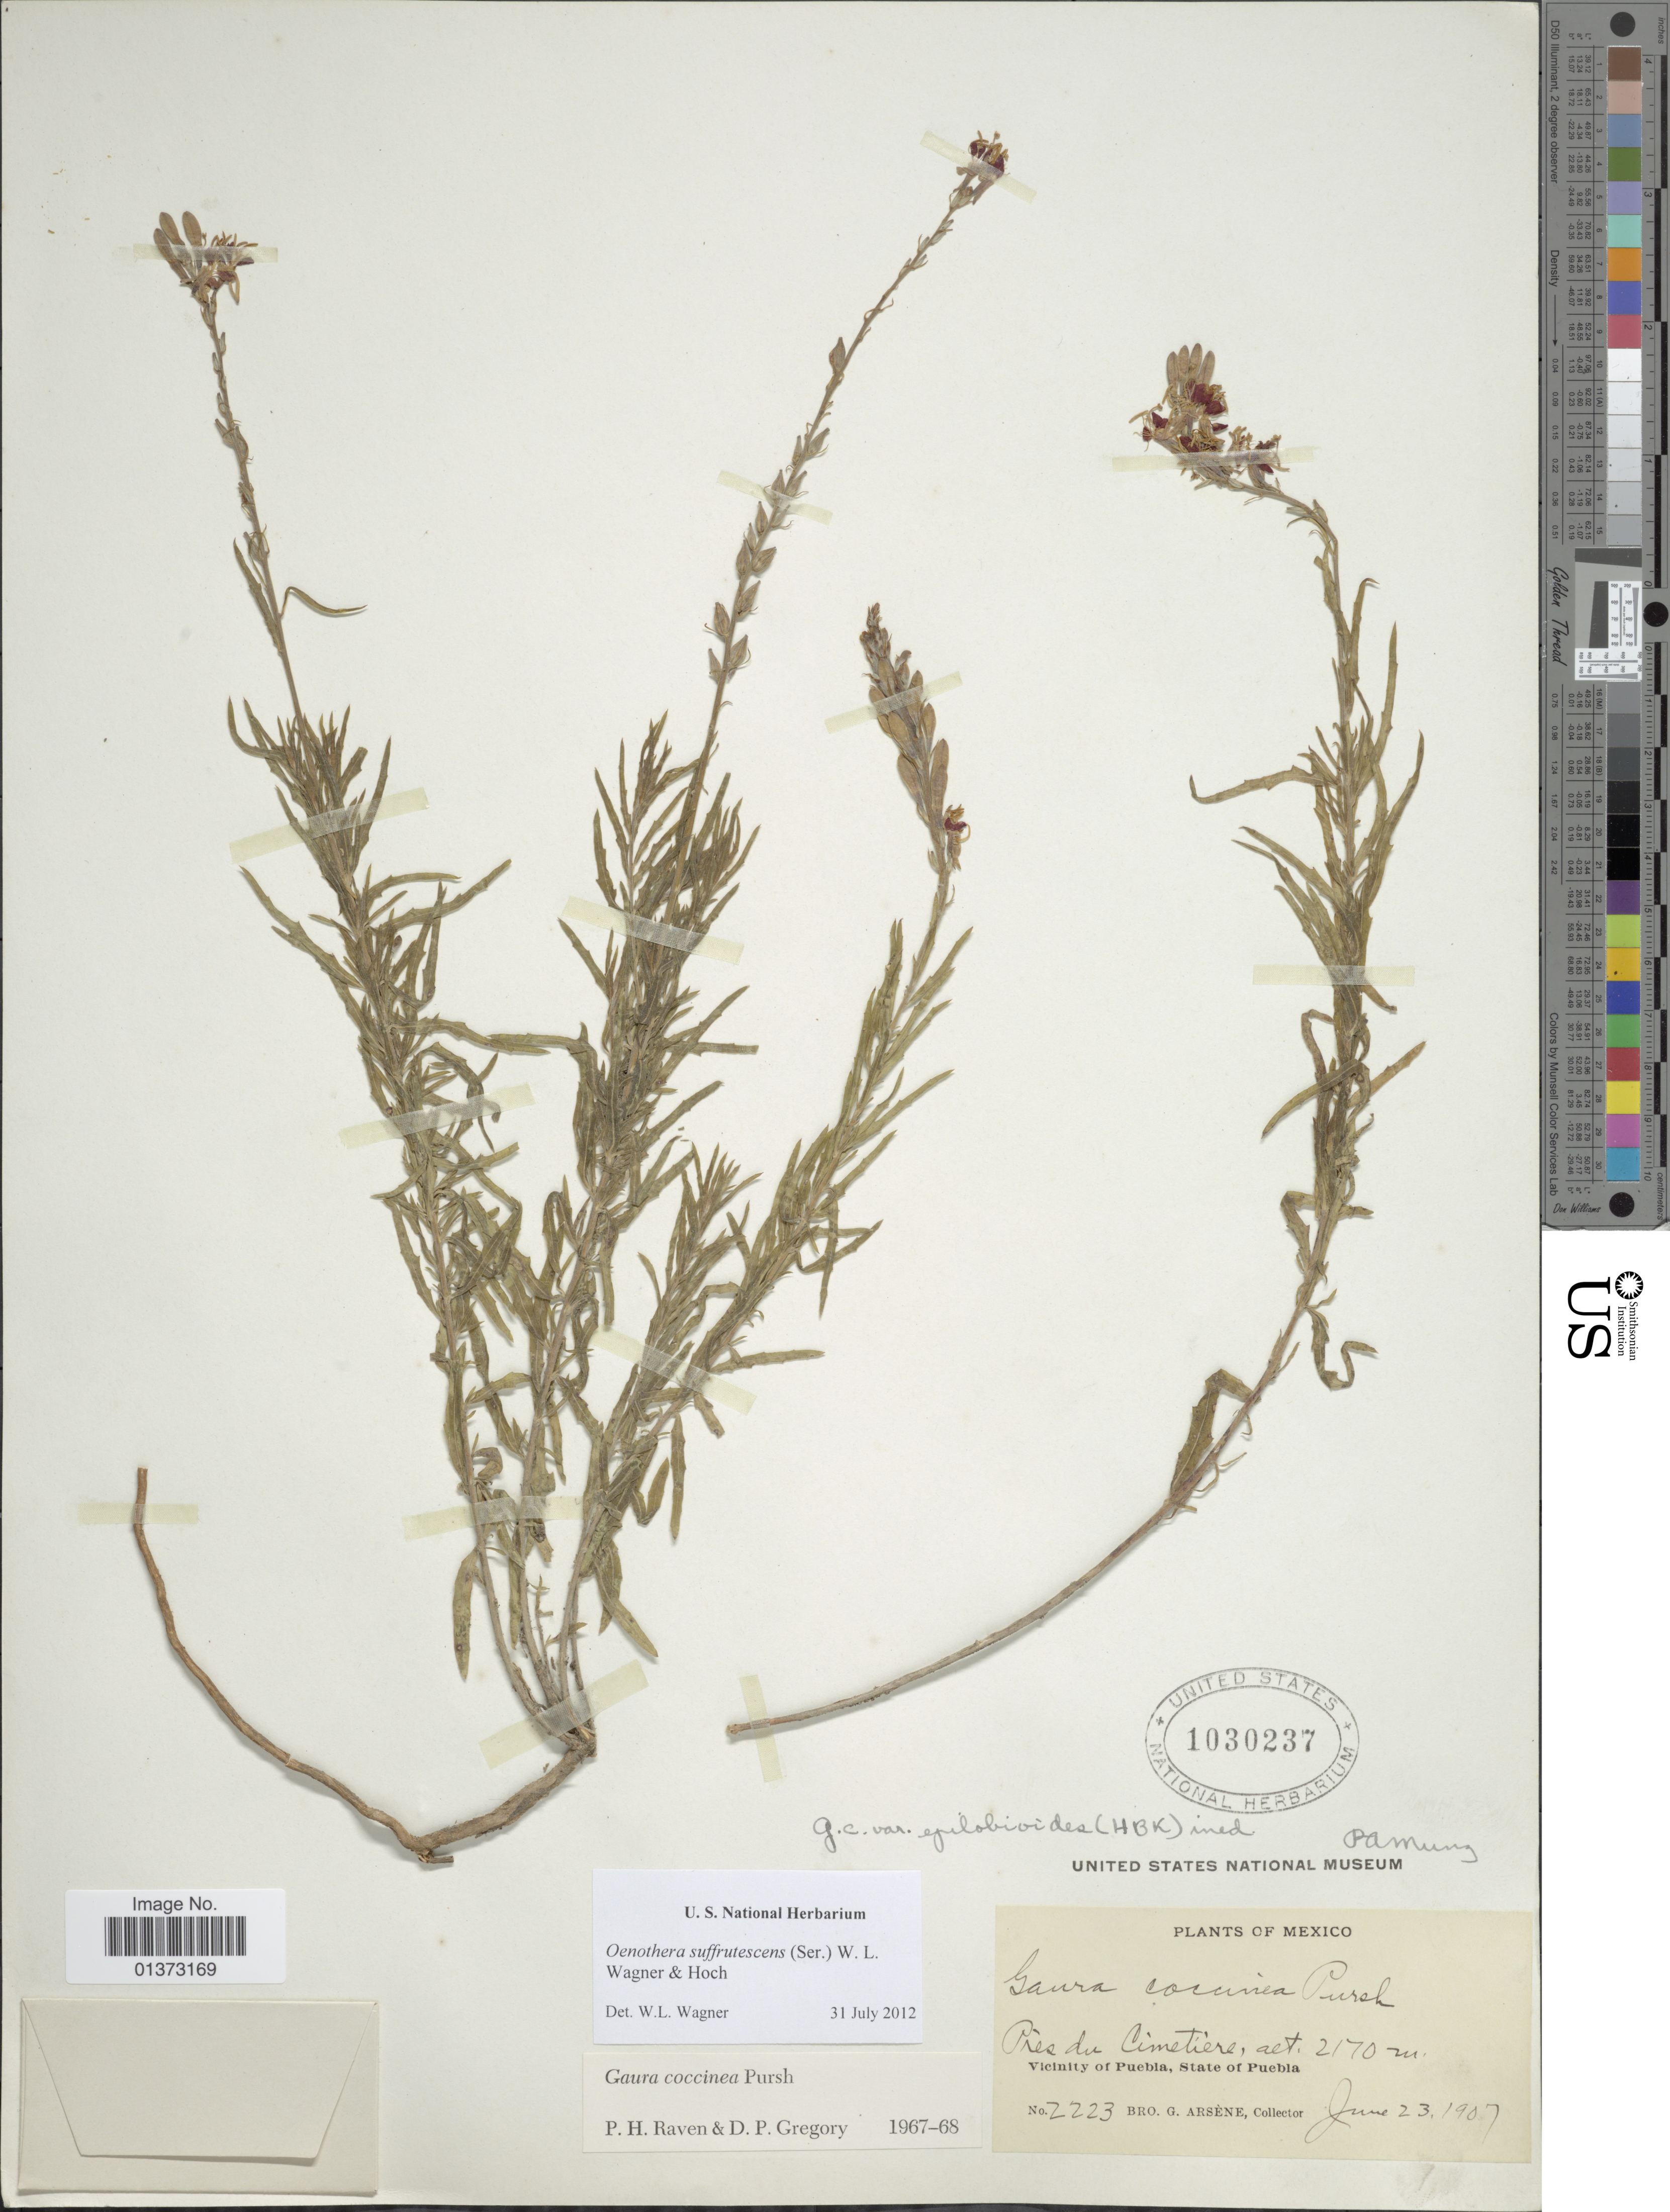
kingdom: Plantae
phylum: Tracheophyta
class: Magnoliopsida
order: Myrtales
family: Onagraceae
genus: Oenothera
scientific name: Oenothera suffrutescens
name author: (Ser.) W.L. Wagner & Hoch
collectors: Bro. G. Arsène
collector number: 2223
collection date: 1907-06-23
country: Mexico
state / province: Puebla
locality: Pres du Cimetiere, Vicinity of Puebla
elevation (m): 2170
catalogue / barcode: US 1030237